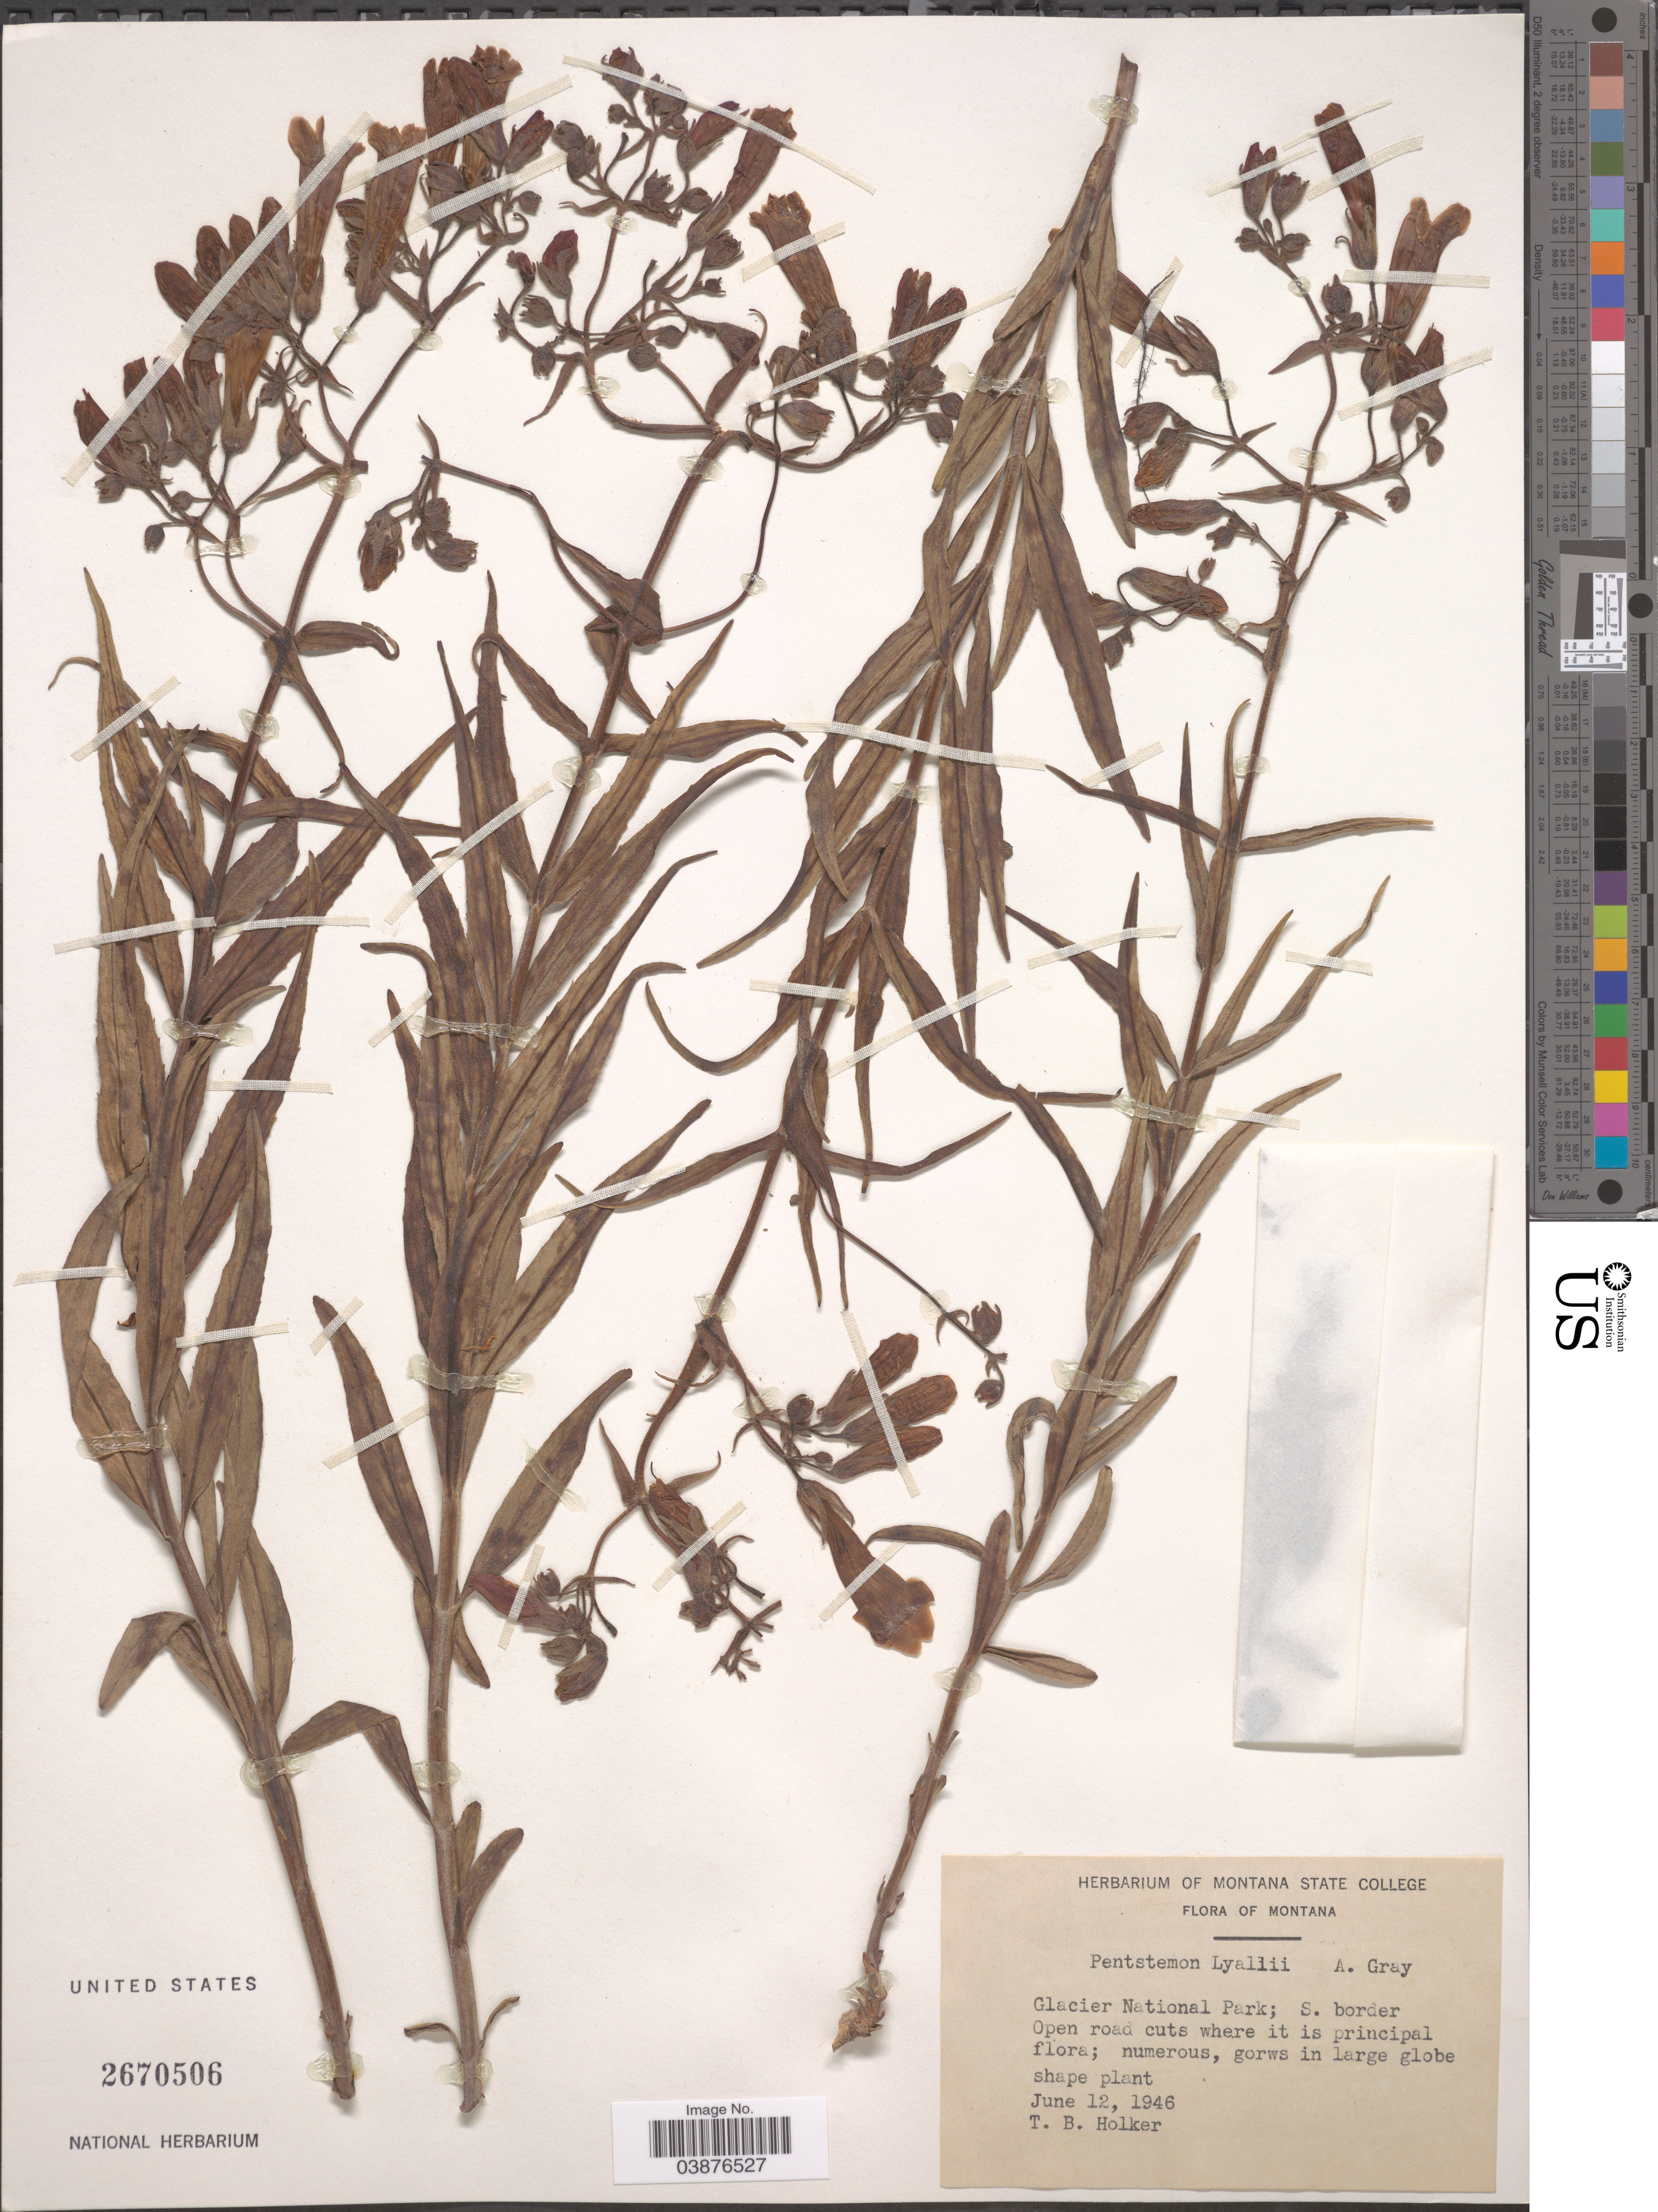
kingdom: Plantae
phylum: Tracheophyta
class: Magnoliopsida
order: Lamiales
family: Plantaginaceae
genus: Penstemon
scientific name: Penstemon lyallii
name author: (A. Gray) A. Gray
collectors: T. Holker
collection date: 1946-06-12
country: United States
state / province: Montana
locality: Glacier National Park; S. border.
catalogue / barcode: US 2670506